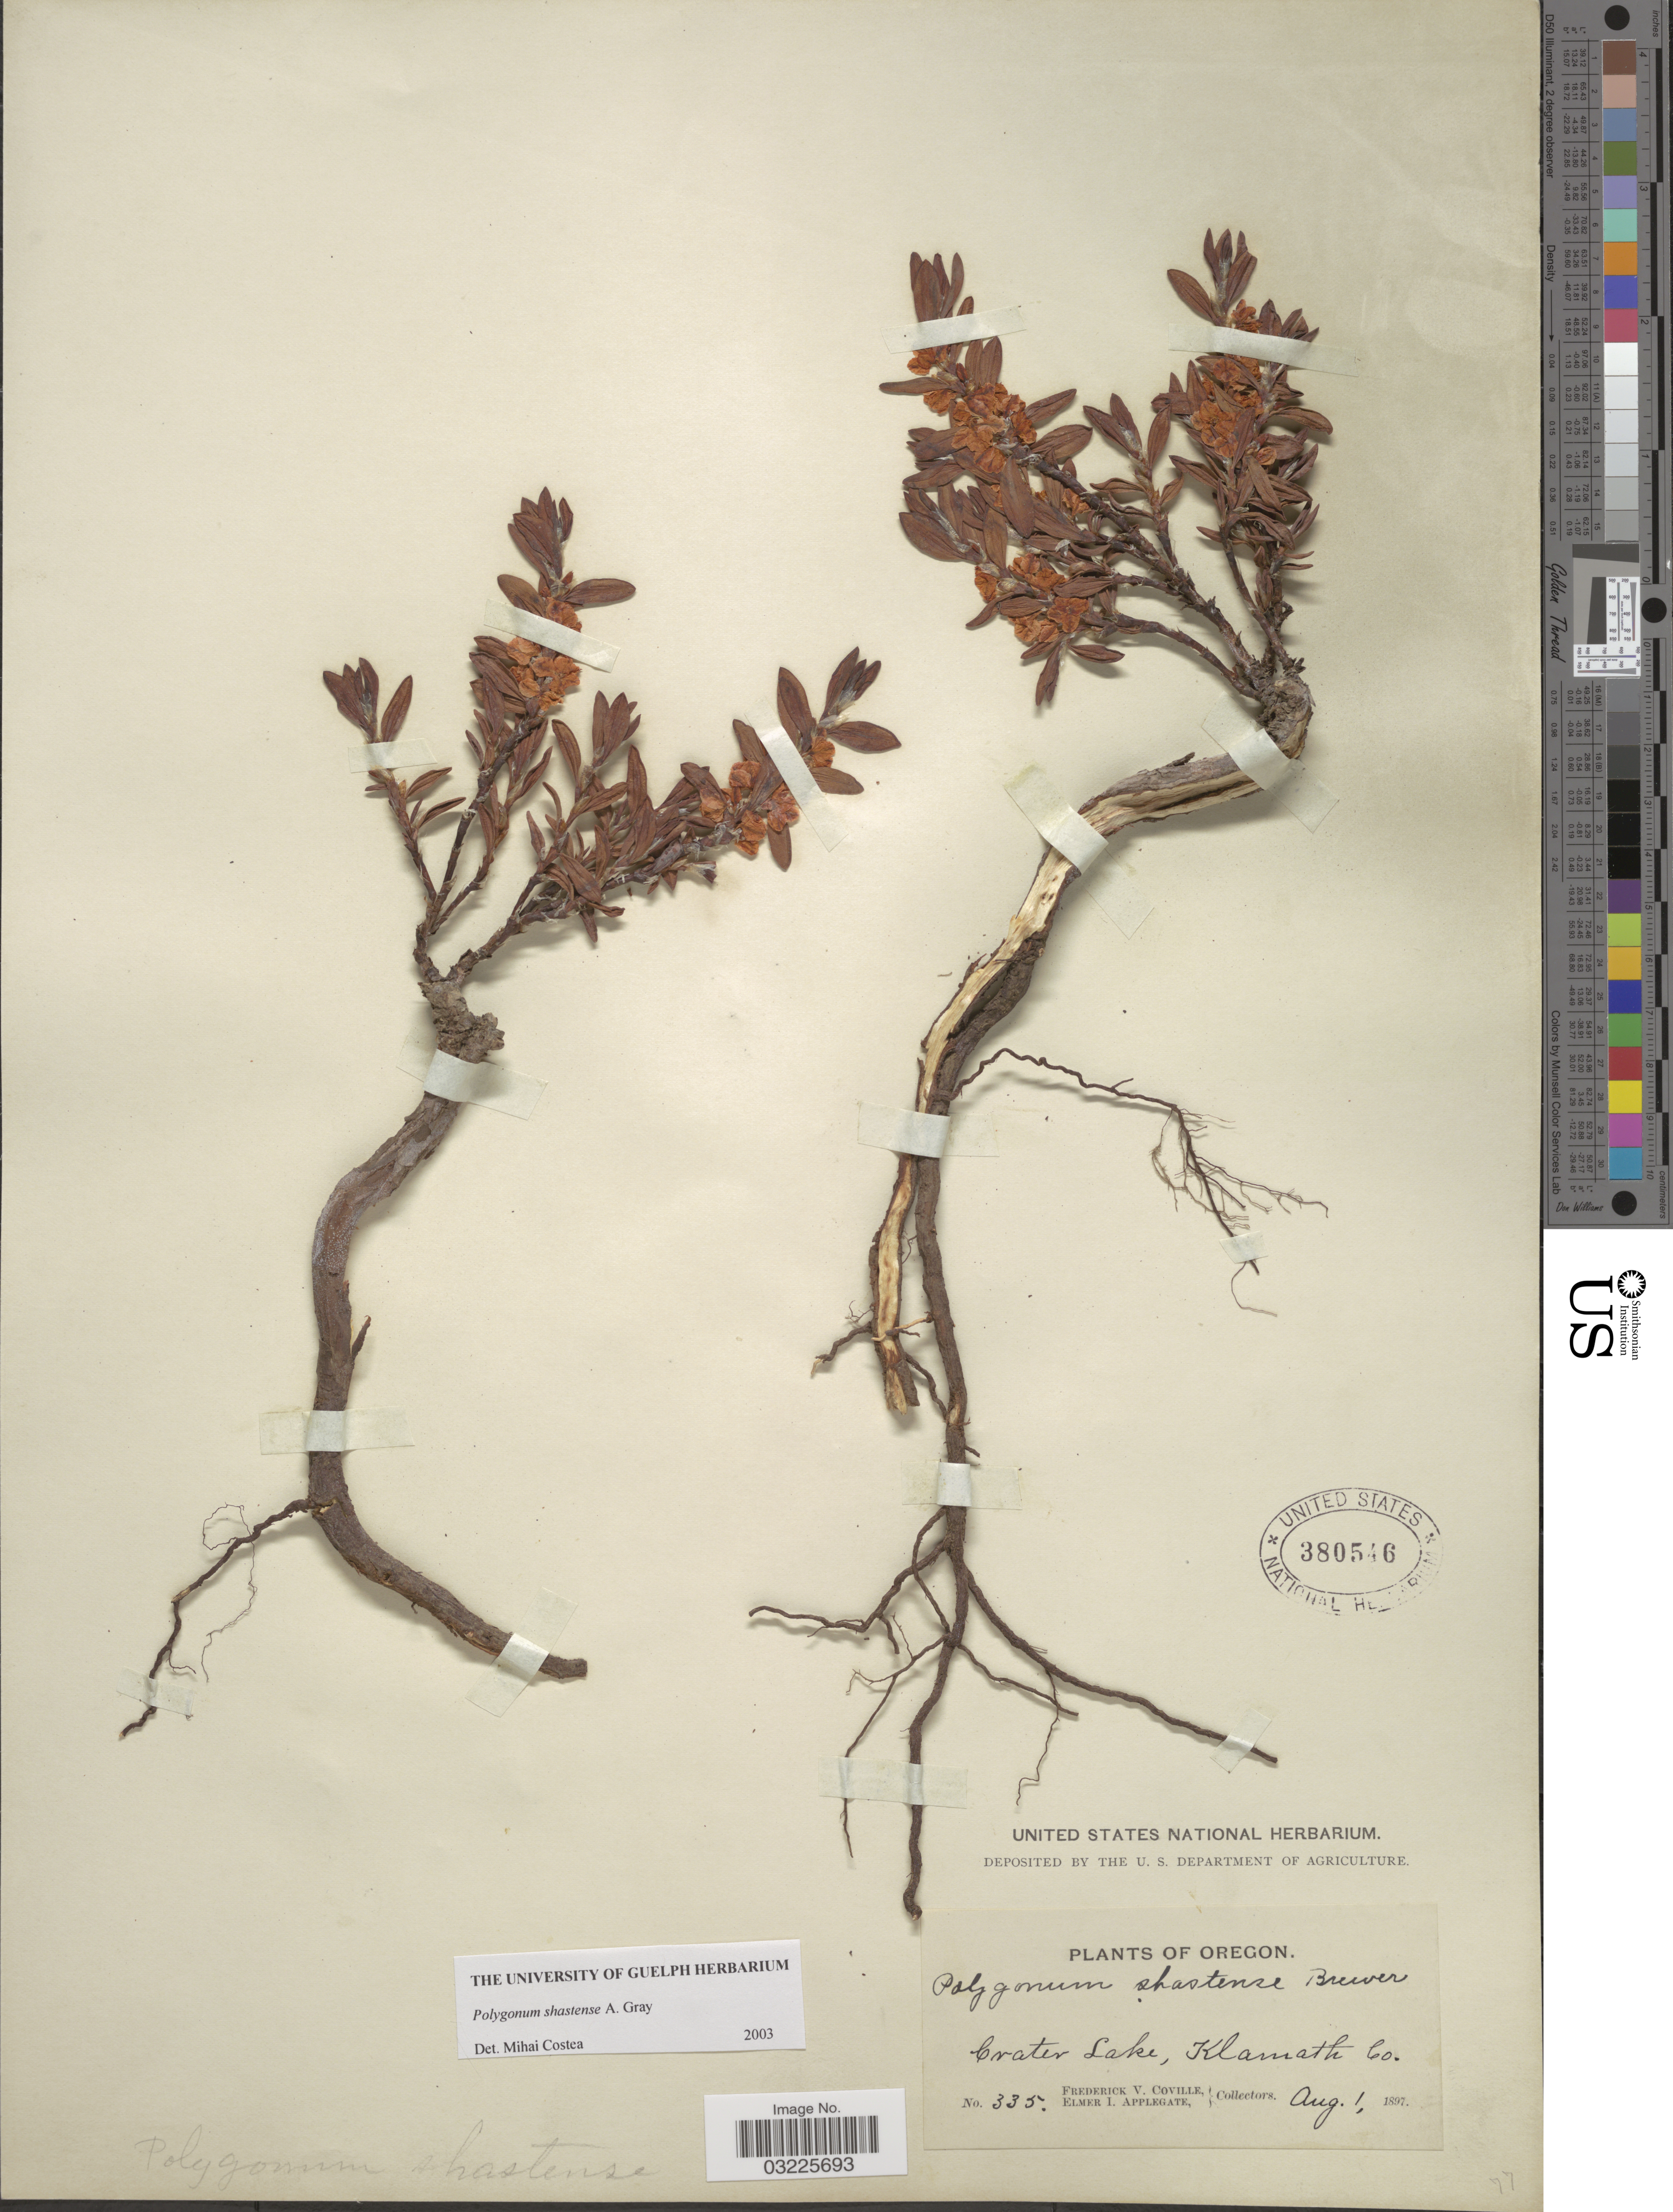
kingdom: Plantae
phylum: Tracheophyta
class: Magnoliopsida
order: Caryophyllales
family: Polygonaceae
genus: Polygonum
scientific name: Polygonum shastense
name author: W.H. Brewer ex A. Gray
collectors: F. V. Coville & E. I. Applegate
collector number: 335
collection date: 1897-08-01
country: United States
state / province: Oregon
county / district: Klamath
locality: Crater Lake, Klamath Co.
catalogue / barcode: US 380546